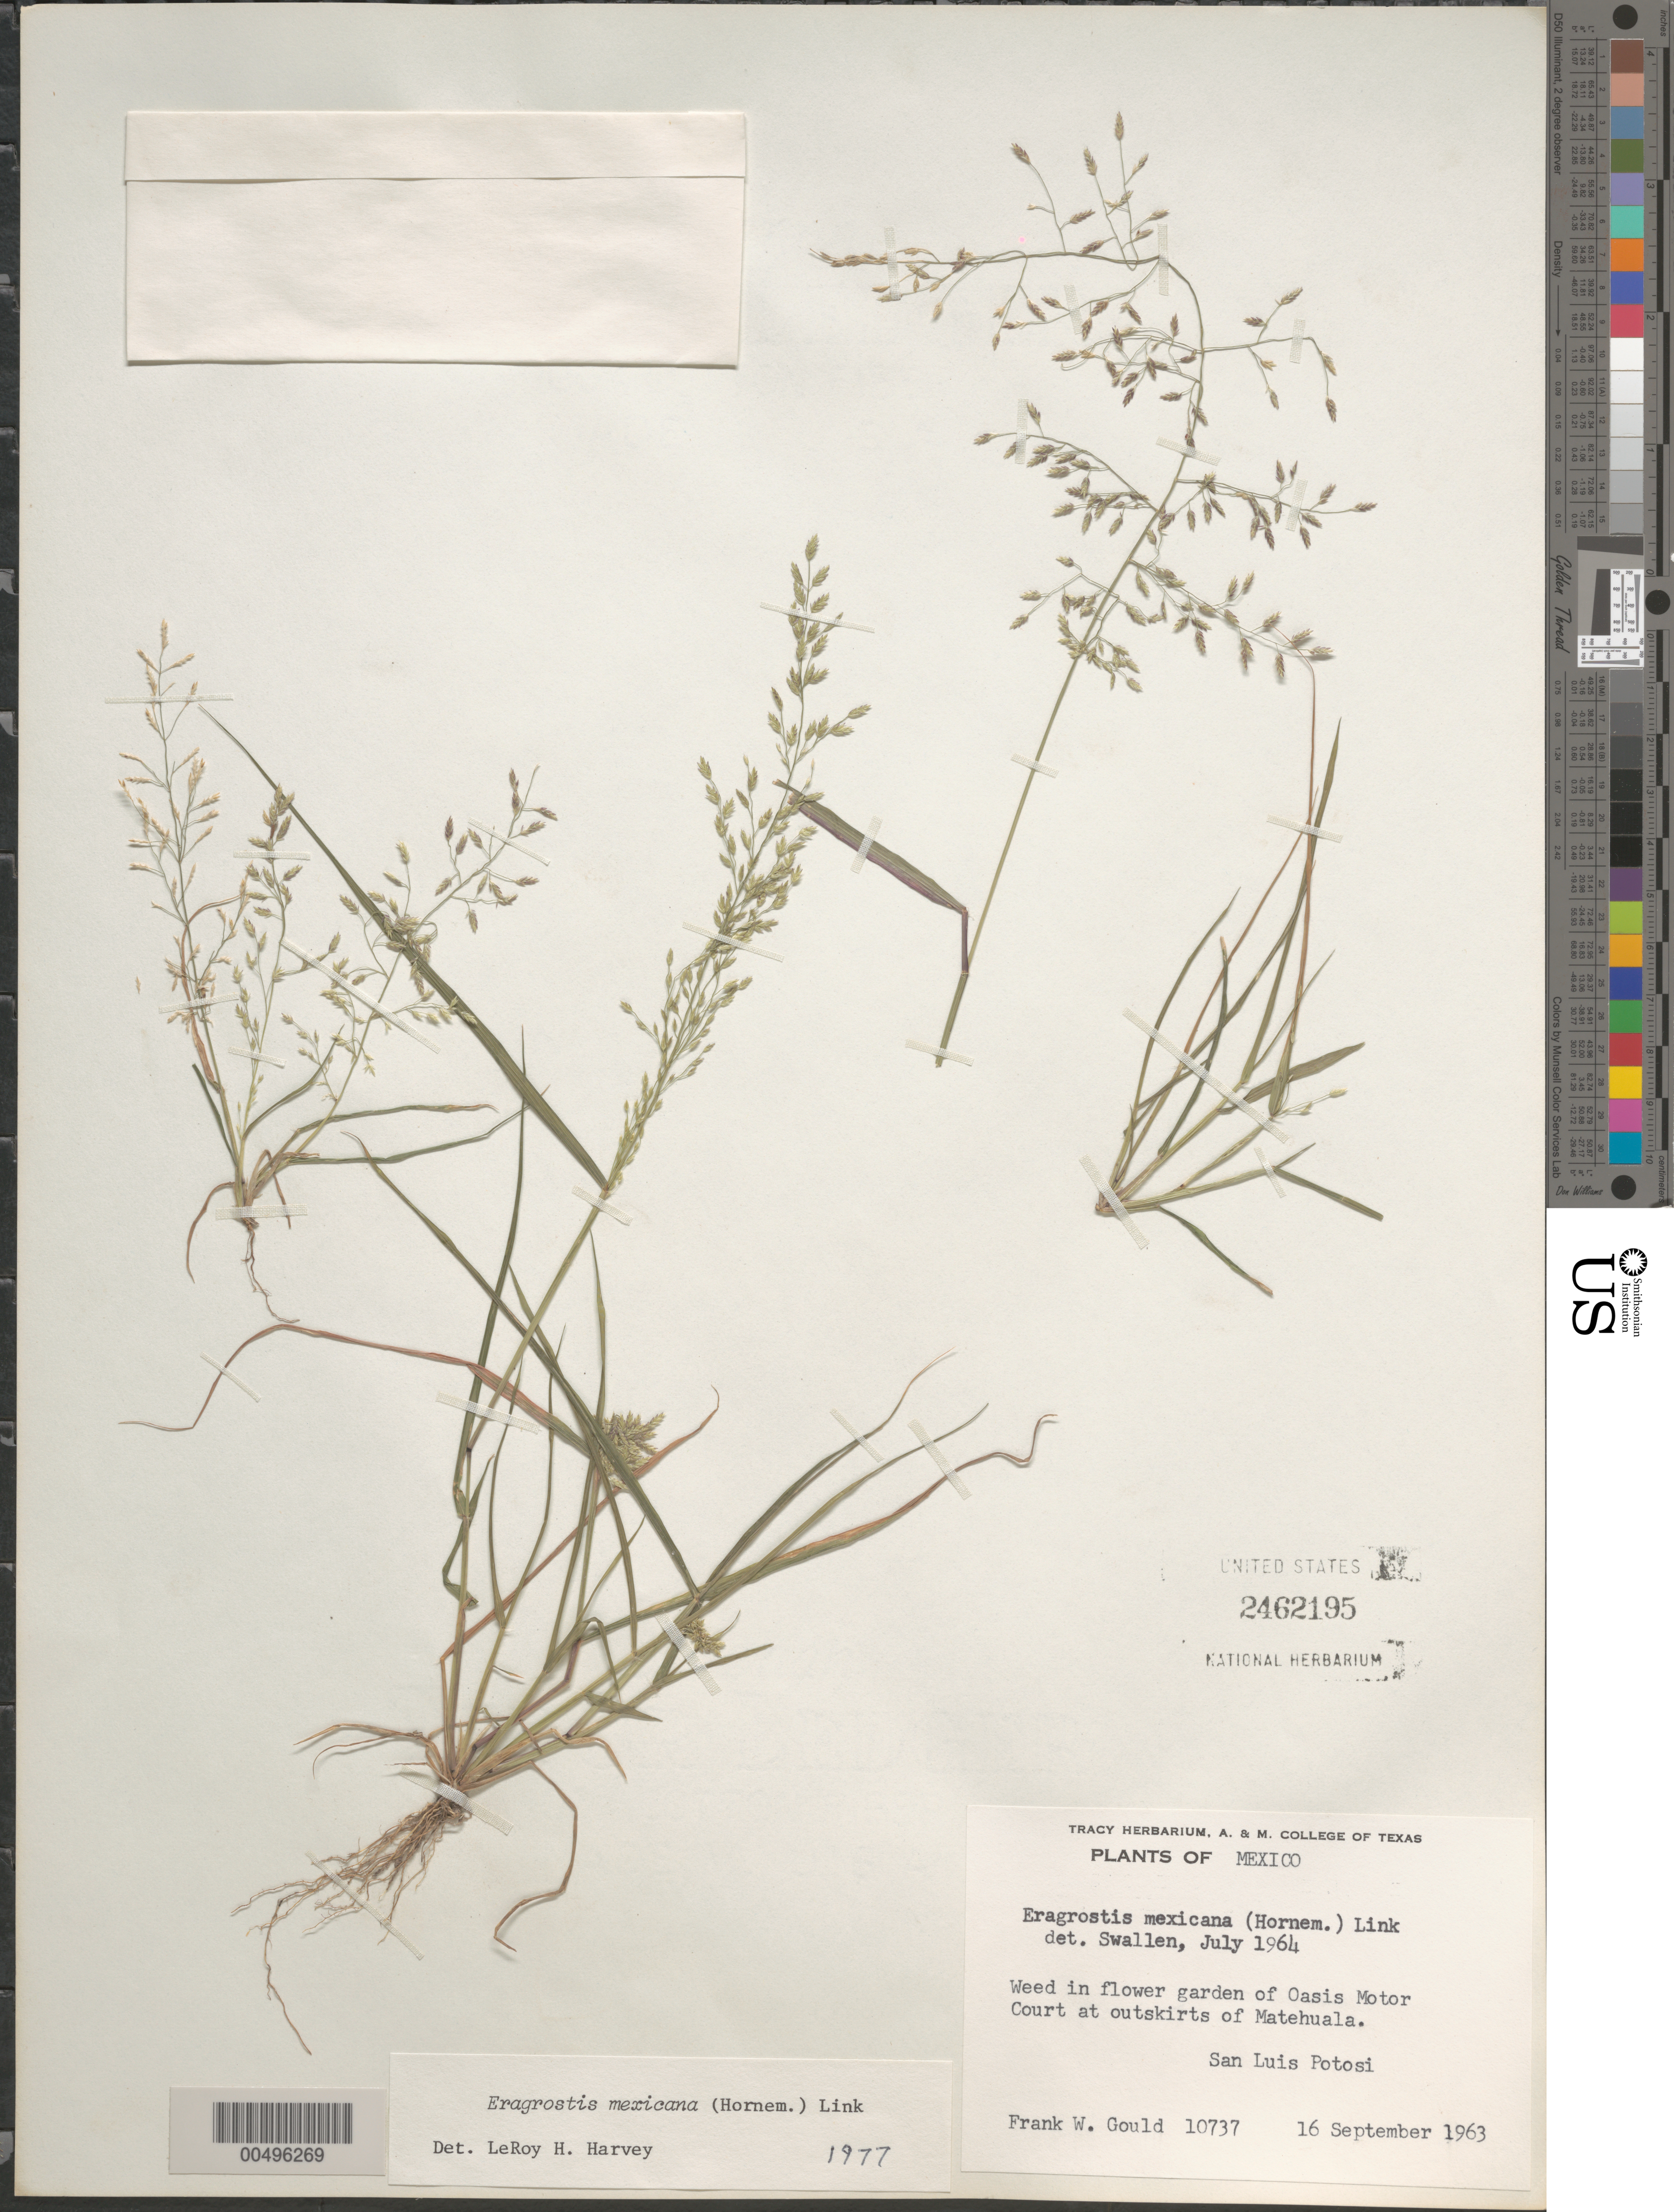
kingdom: Plantae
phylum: Tracheophyta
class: Liliopsida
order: Poales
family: Poaceae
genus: Eragrostis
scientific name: Eragrostis mexicana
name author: (Hornem.) Link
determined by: Harvey, L. H.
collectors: F. W. Gould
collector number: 10737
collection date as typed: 16 Sep 1963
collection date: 1963-09-16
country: Mexico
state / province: San Luis Potosi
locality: Oasis Motor Court at outskirts of Matehuala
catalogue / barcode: US 2462195